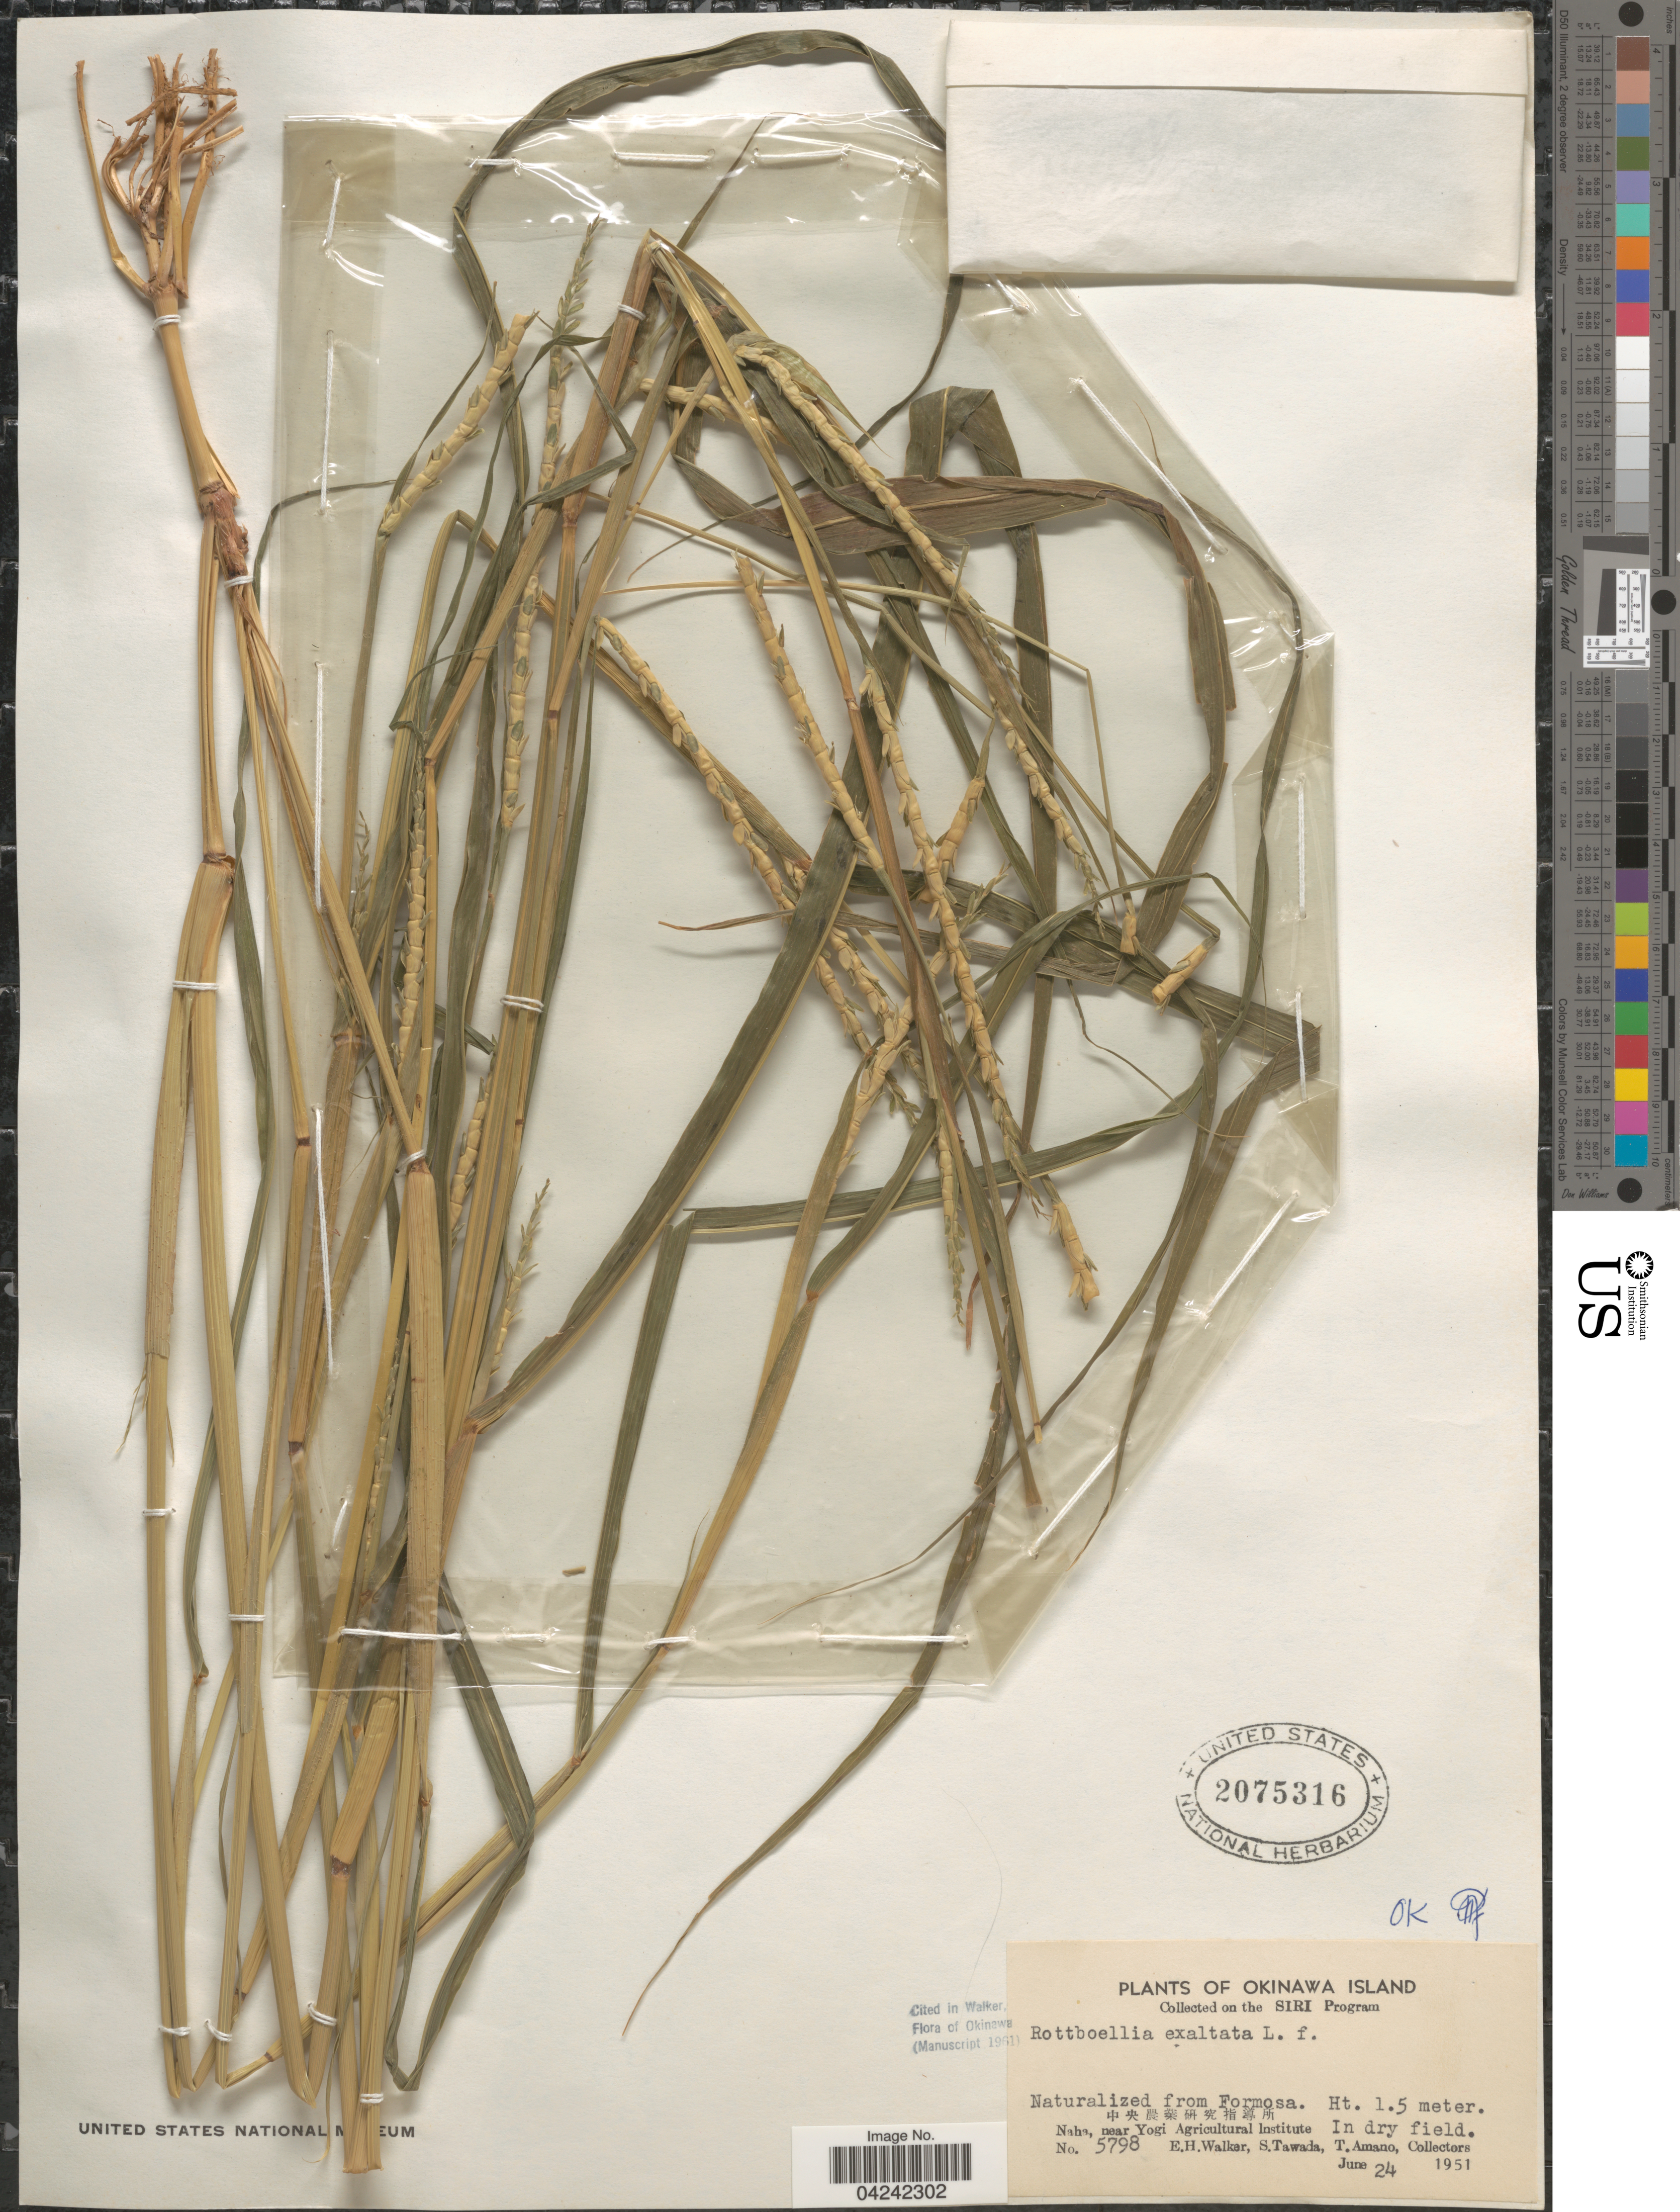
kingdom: Plantae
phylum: Tracheophyta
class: Liliopsida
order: Poales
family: Poaceae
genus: Rottboellia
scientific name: Rottboellia cochinchinensis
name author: (Lour.) Clayton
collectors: E. H. Walker, S. Tawada & T. Amano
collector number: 5798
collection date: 1951-06-24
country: Japan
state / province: Okinawa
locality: Okinawa Island. X. Naha, near Yogi Agricultural Institute.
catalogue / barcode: US 2075316